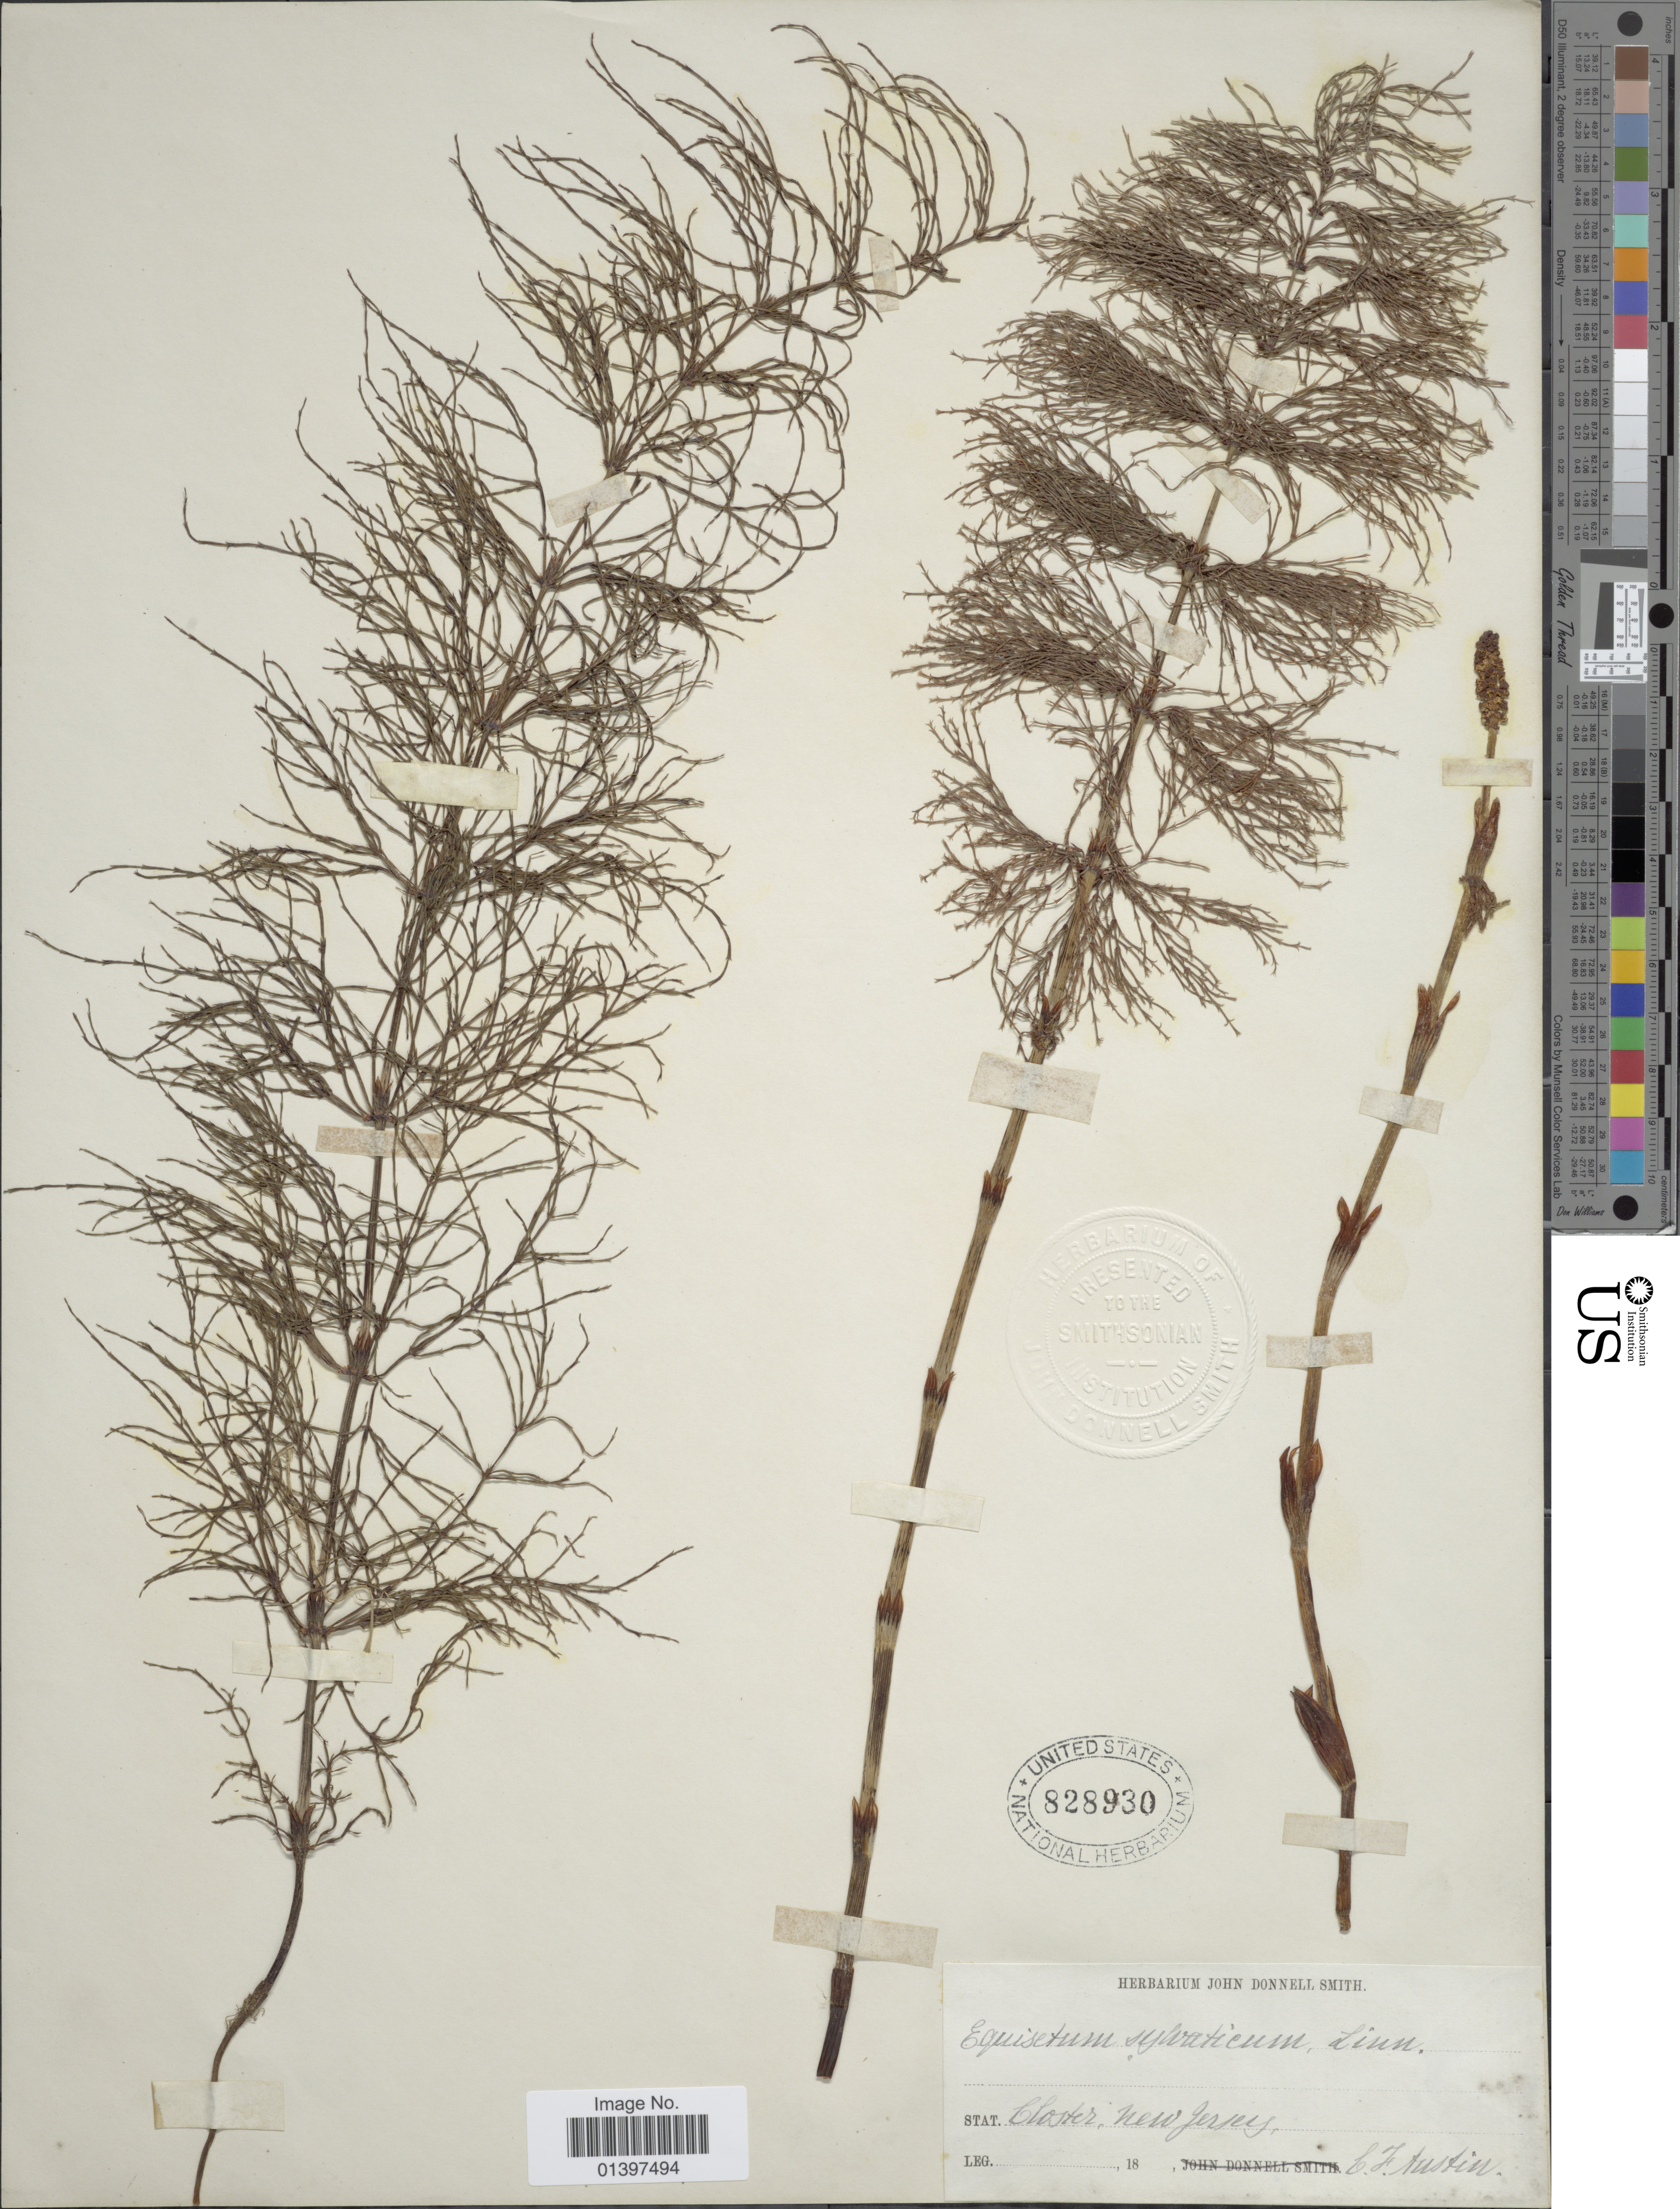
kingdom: Plantae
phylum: Tracheophyta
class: Polypodiopsida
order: Equisetales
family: Equisetaceae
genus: Equisetum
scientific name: Equisetum sylvaticum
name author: L.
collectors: C. F. Austin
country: United States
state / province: New Jersey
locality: Closter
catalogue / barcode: US 828930